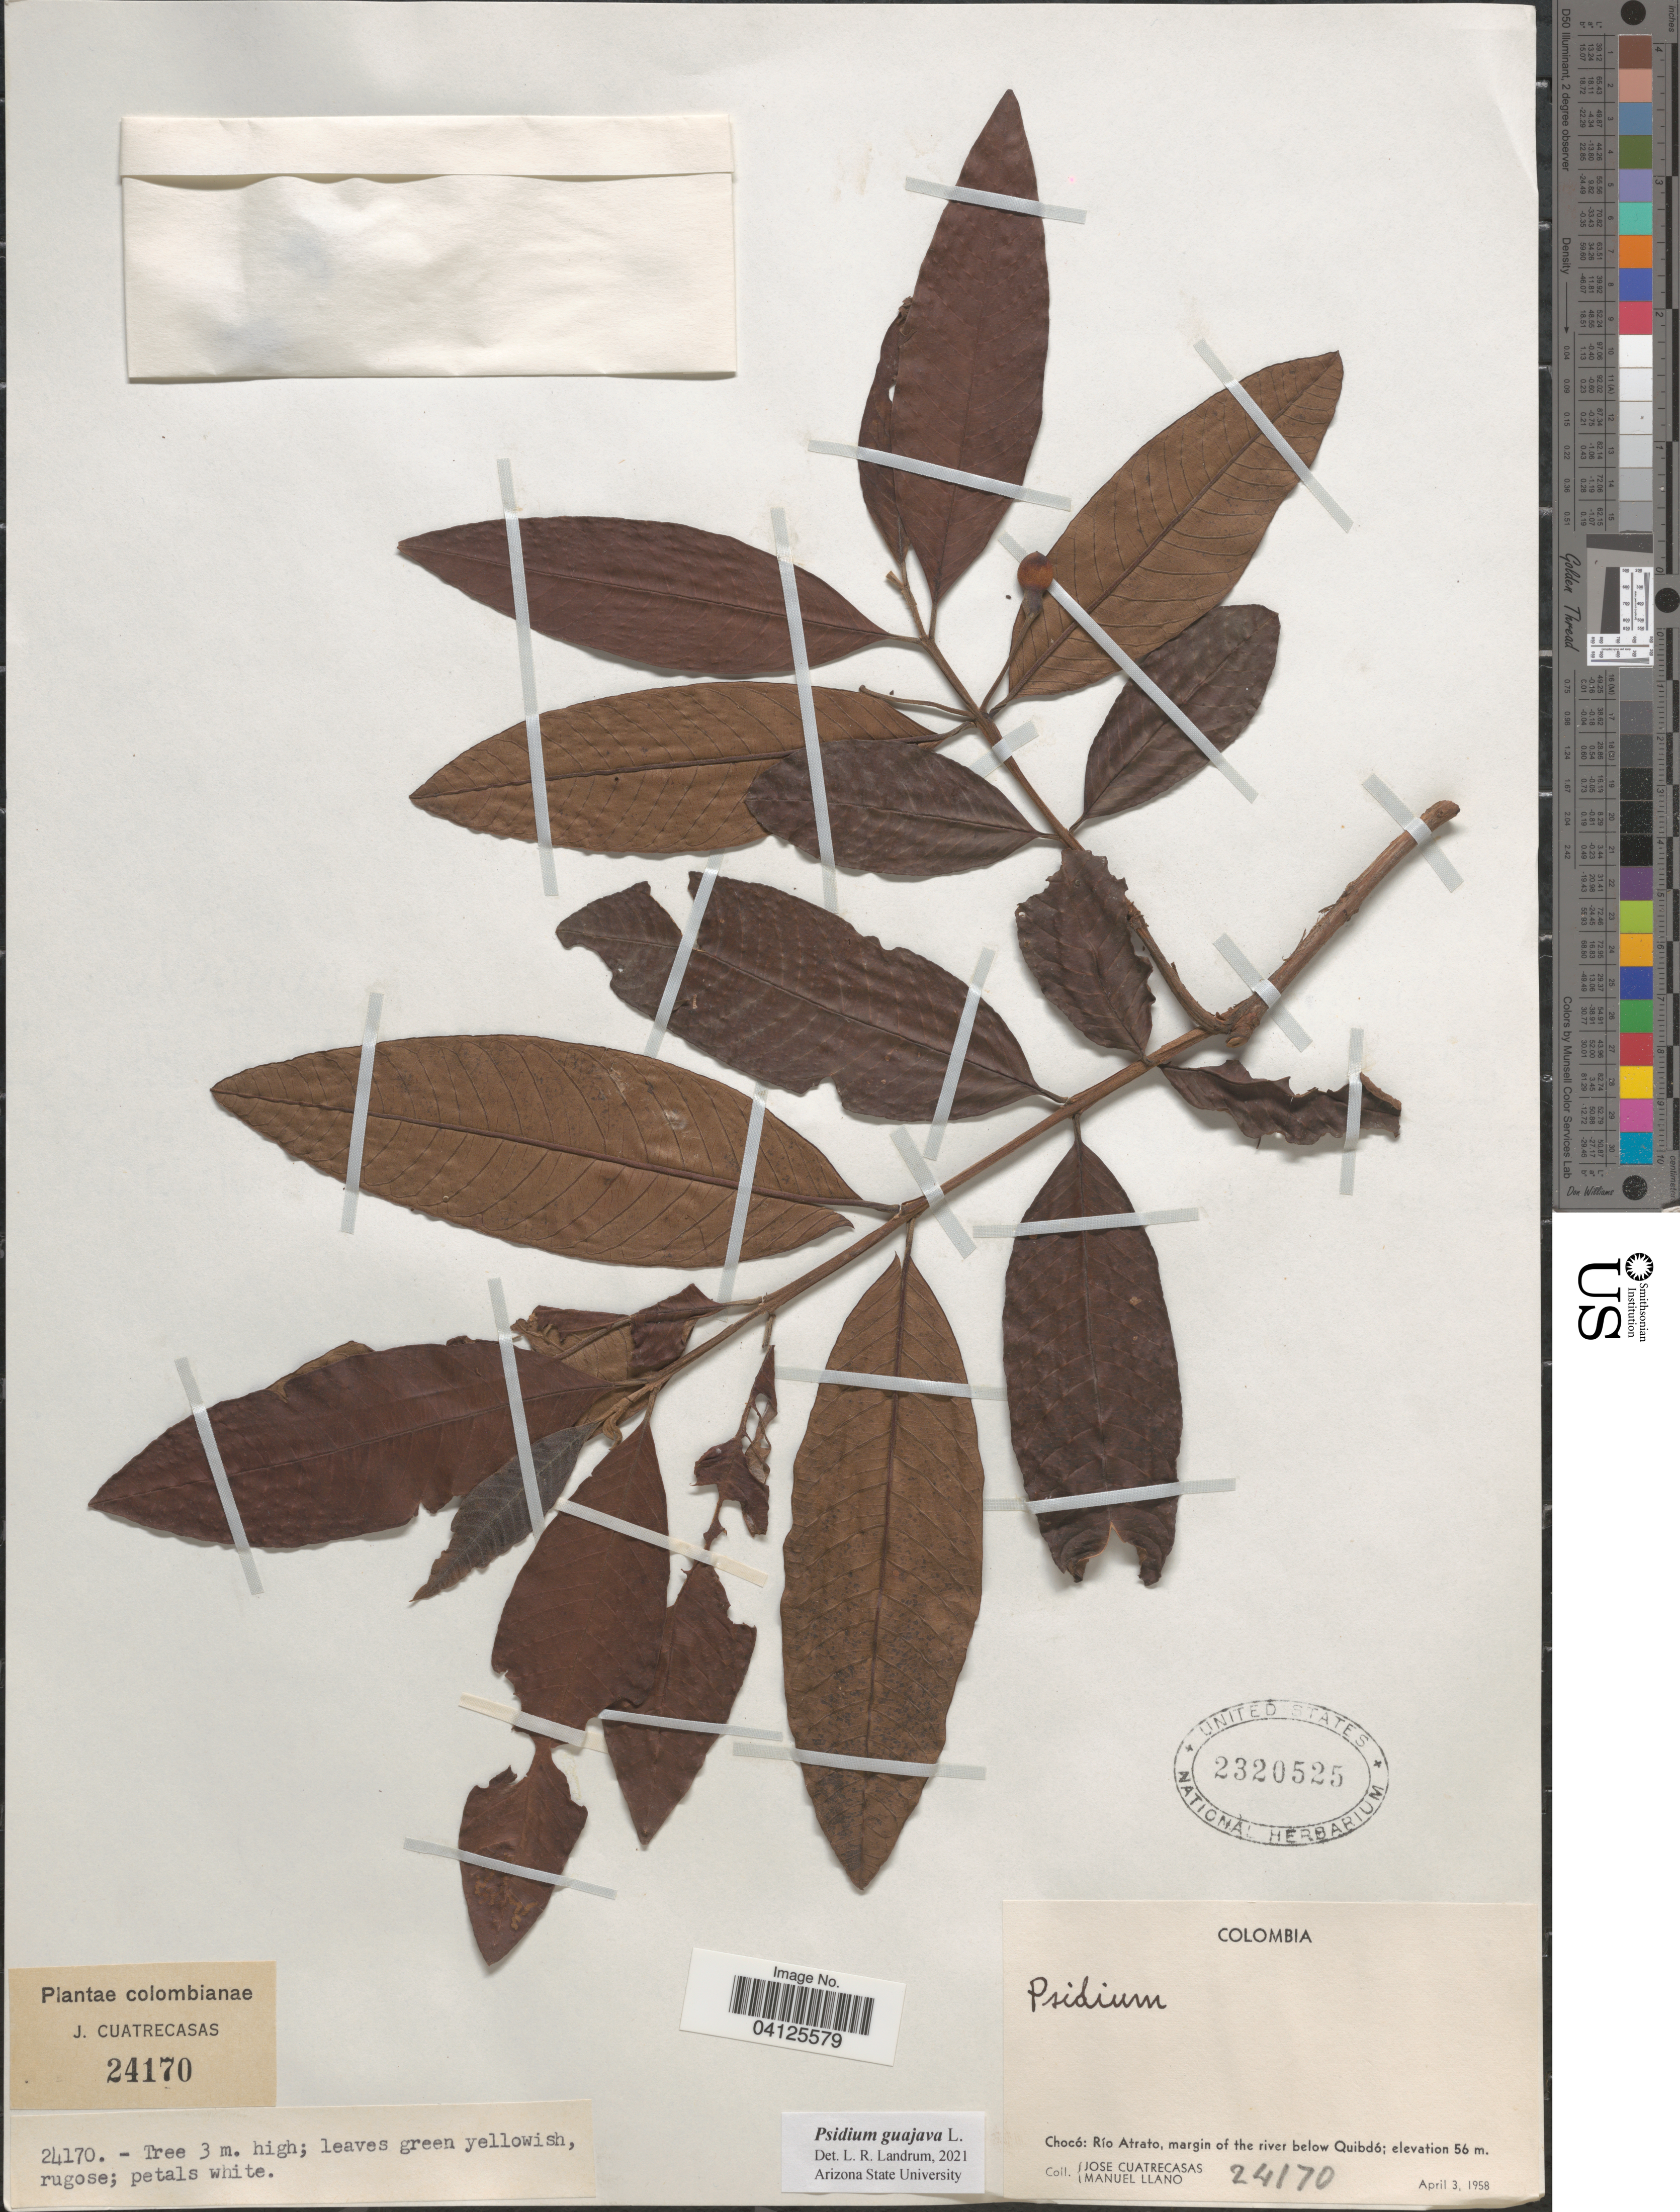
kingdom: Plantae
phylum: Tracheophyta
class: Magnoliopsida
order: Myrtales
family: Myrtaceae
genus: Psidium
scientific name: Psidium guajava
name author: L.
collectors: J. Cuatrecasas & M. Llano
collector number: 24170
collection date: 1958-04-03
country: Colombia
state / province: Chocó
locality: Río Atrato, margin of the river below Quibdó.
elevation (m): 56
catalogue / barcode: US 2320525